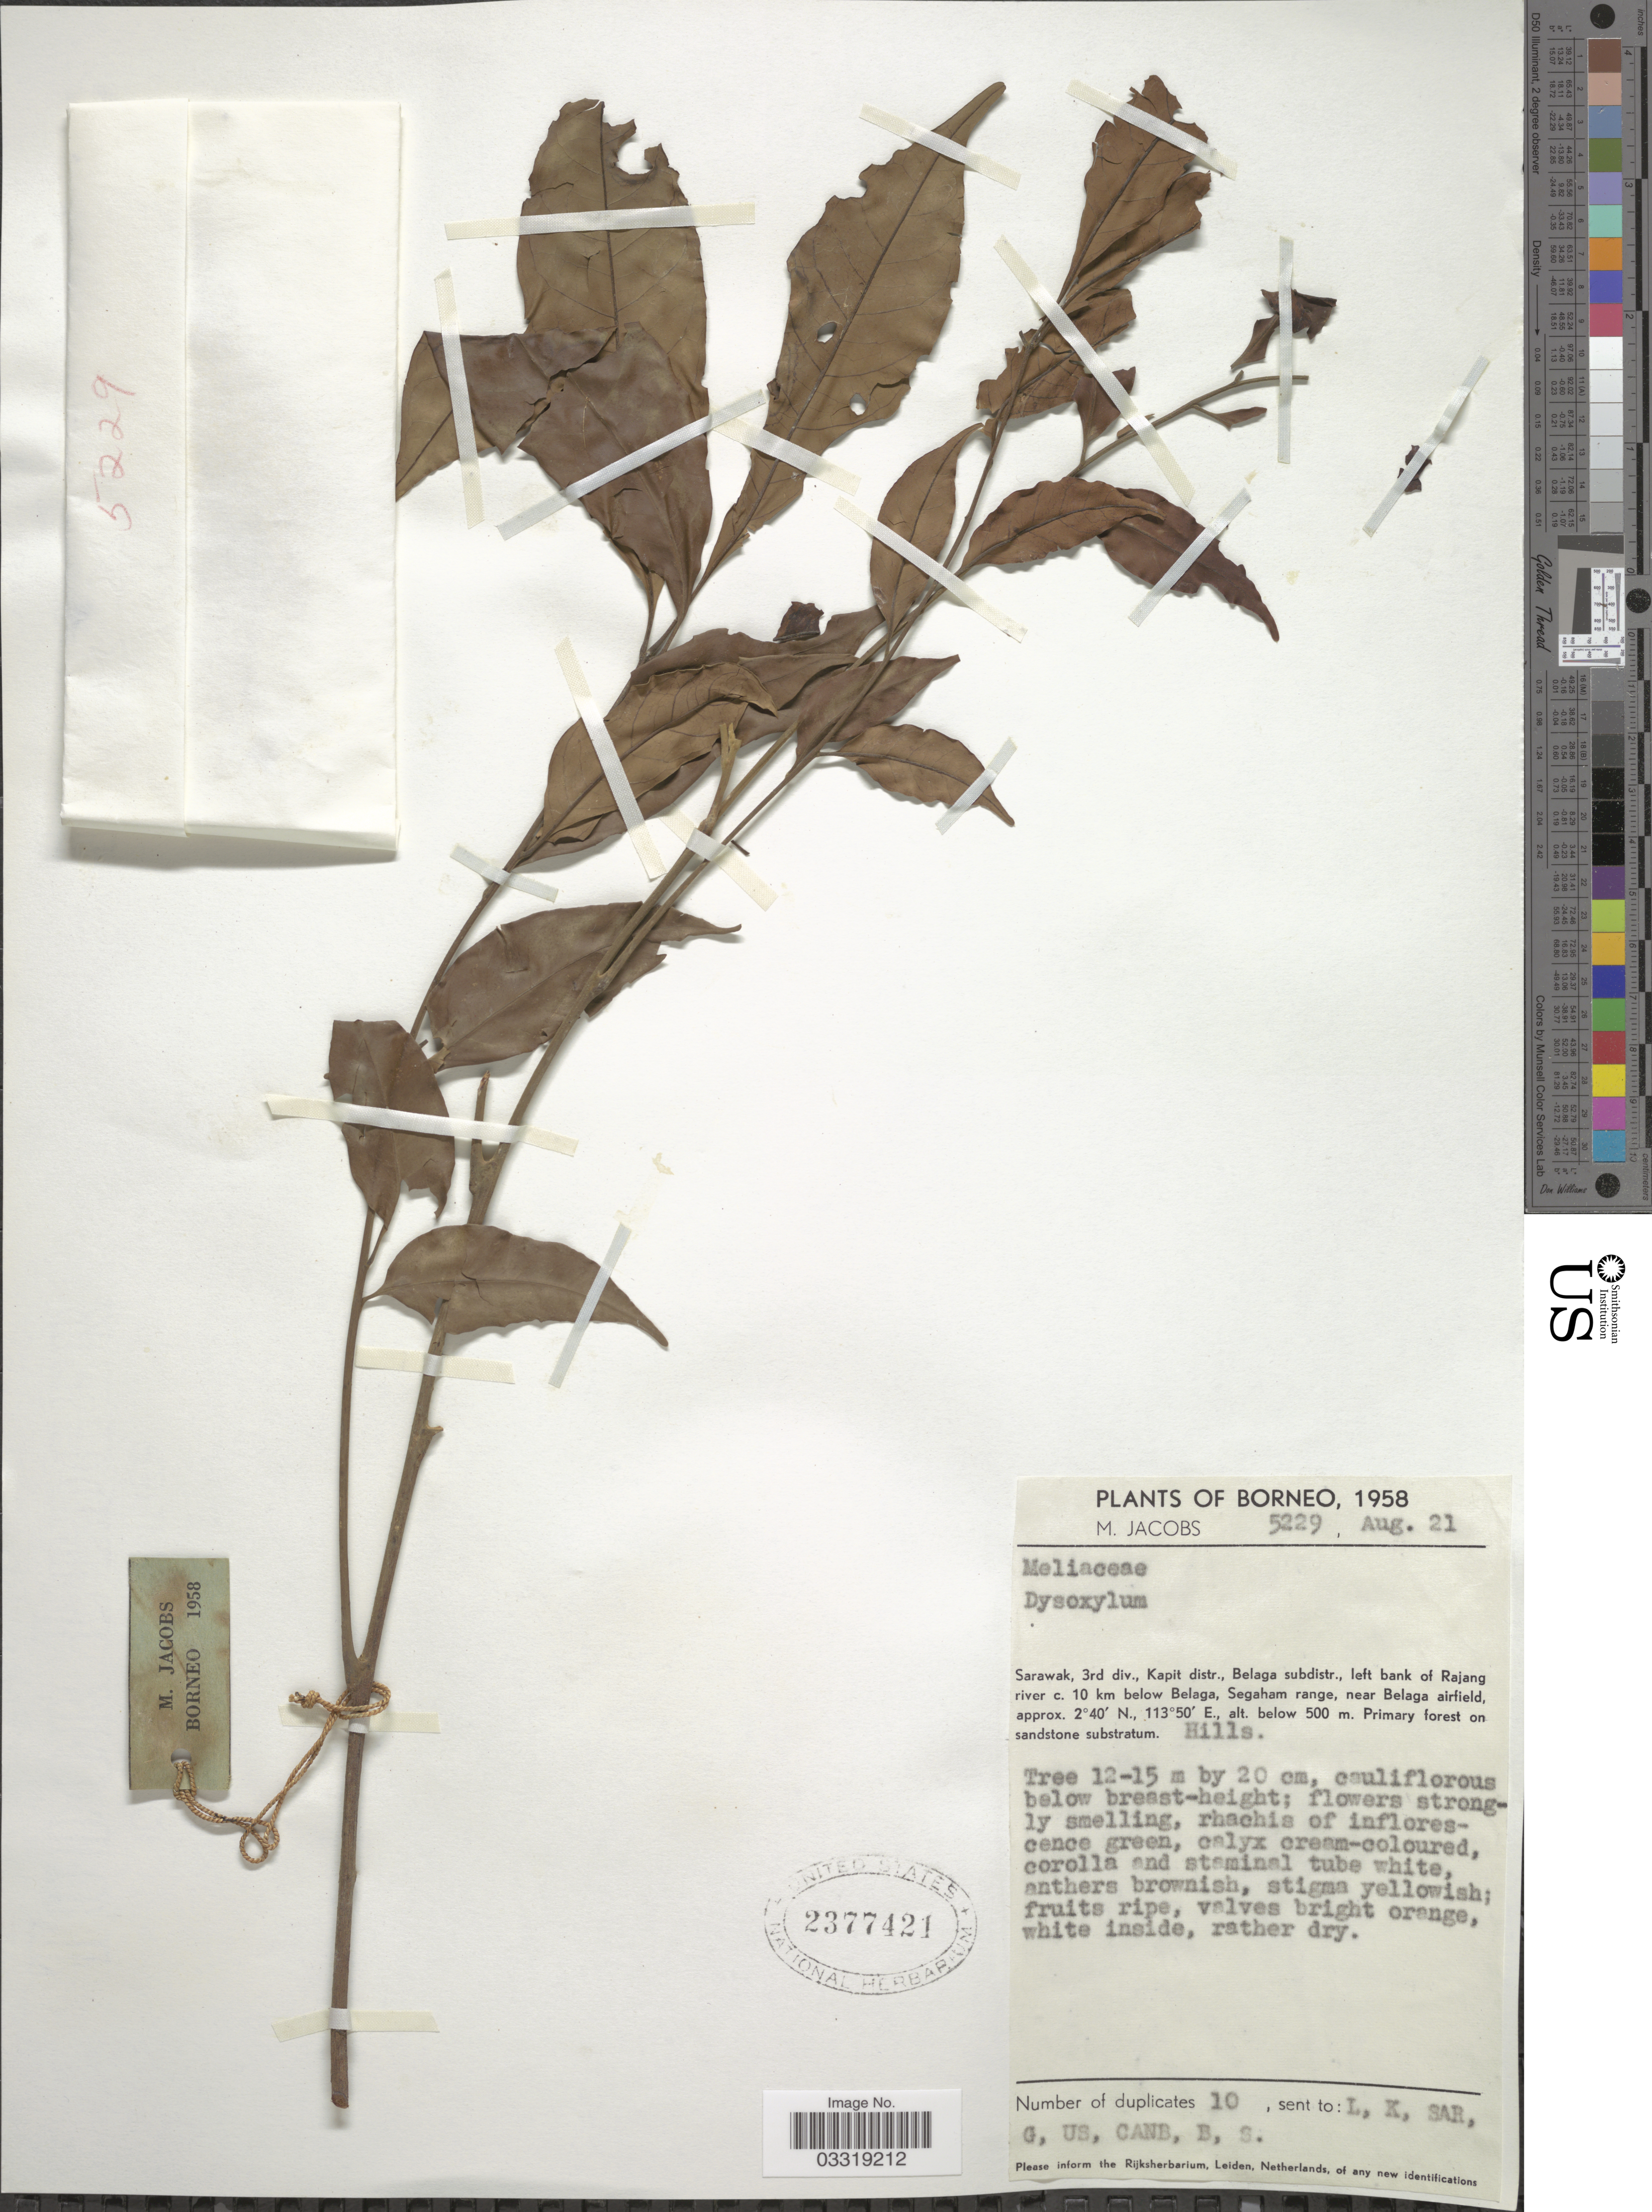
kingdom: Plantae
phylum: Tracheophyta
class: Magnoliopsida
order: Sapindales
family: Meliaceae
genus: Epicharis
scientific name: Epicharis cuneata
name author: (Hiern) Harms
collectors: M. Jacobs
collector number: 5229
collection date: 1958-08-21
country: Malaysia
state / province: Sarawak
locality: Borneo, Sarawak, 3rd div., Kapit distr., Belaga subdistr., left bank of Rajang river c. 10 km below Belaga, Segaham range, near Belaga airfield.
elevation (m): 500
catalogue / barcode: US 2377421